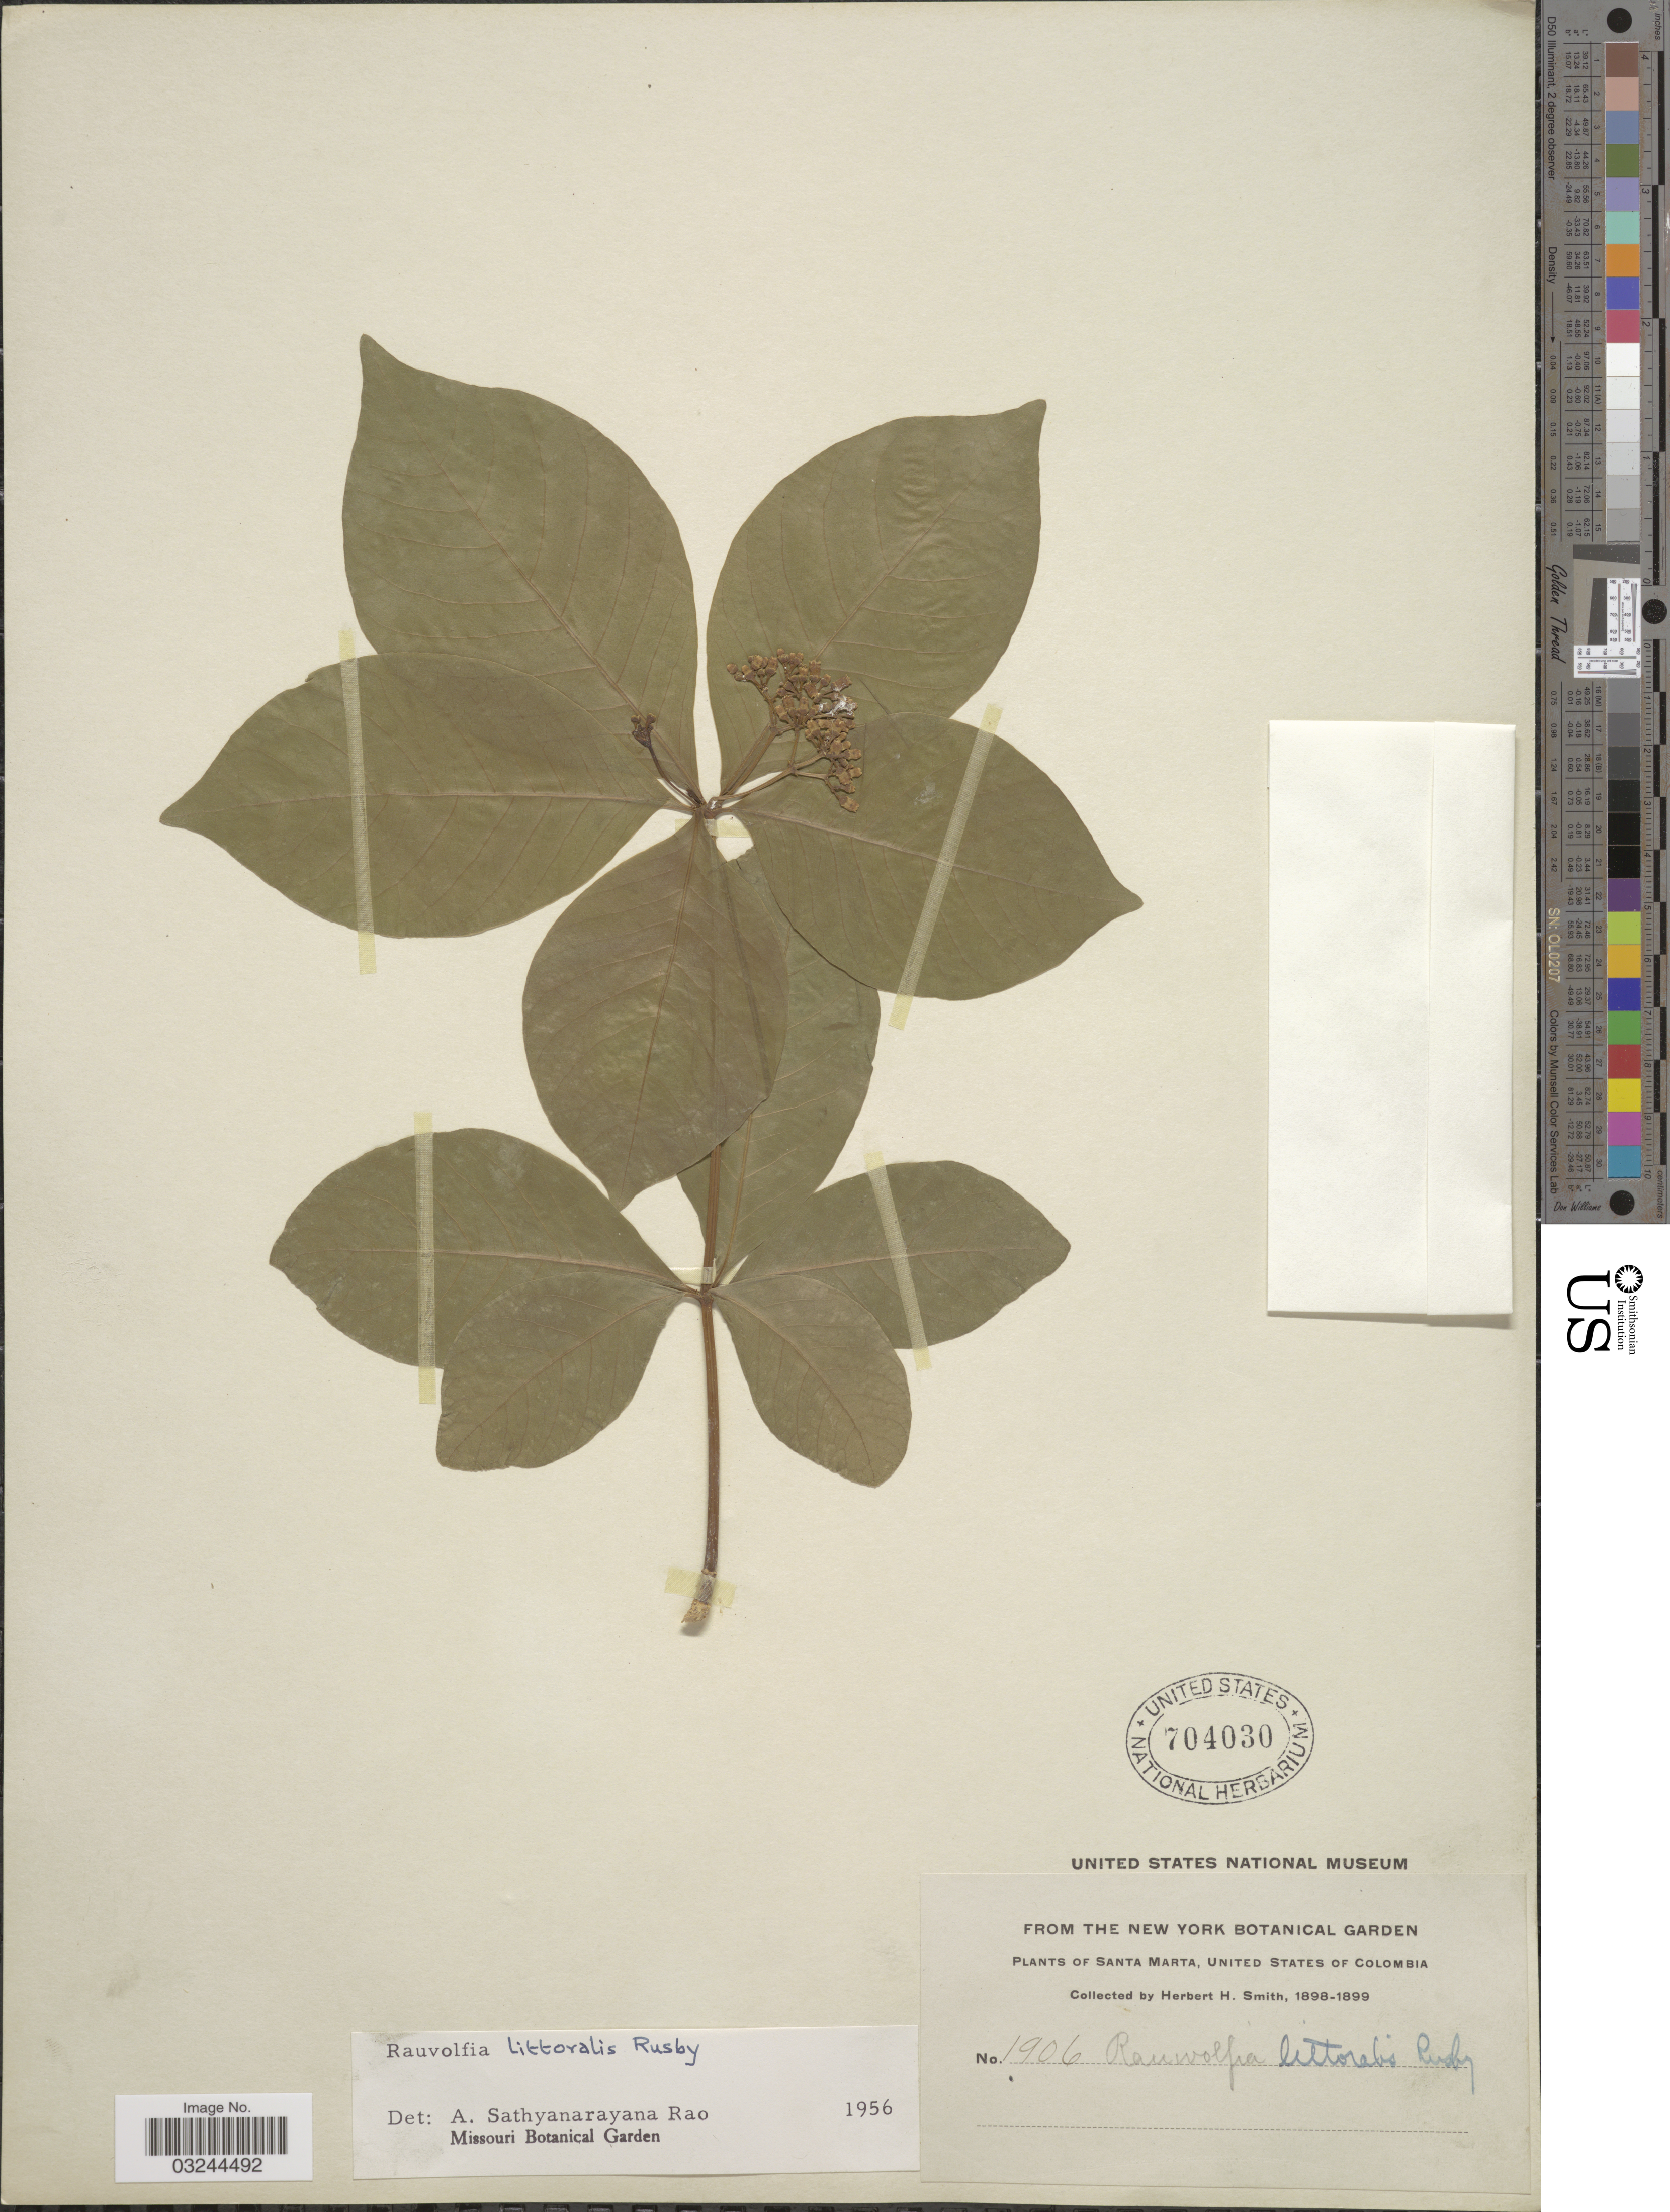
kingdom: Plantae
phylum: Tracheophyta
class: Magnoliopsida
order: Gentianales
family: Apocynaceae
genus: Rauvolfia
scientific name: Rauvolfia littoralis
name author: Rusby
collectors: Herbert H. Smith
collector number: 1906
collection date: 1898/1899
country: Colombia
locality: Santa Marta, United States of Colombia.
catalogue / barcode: US 704030